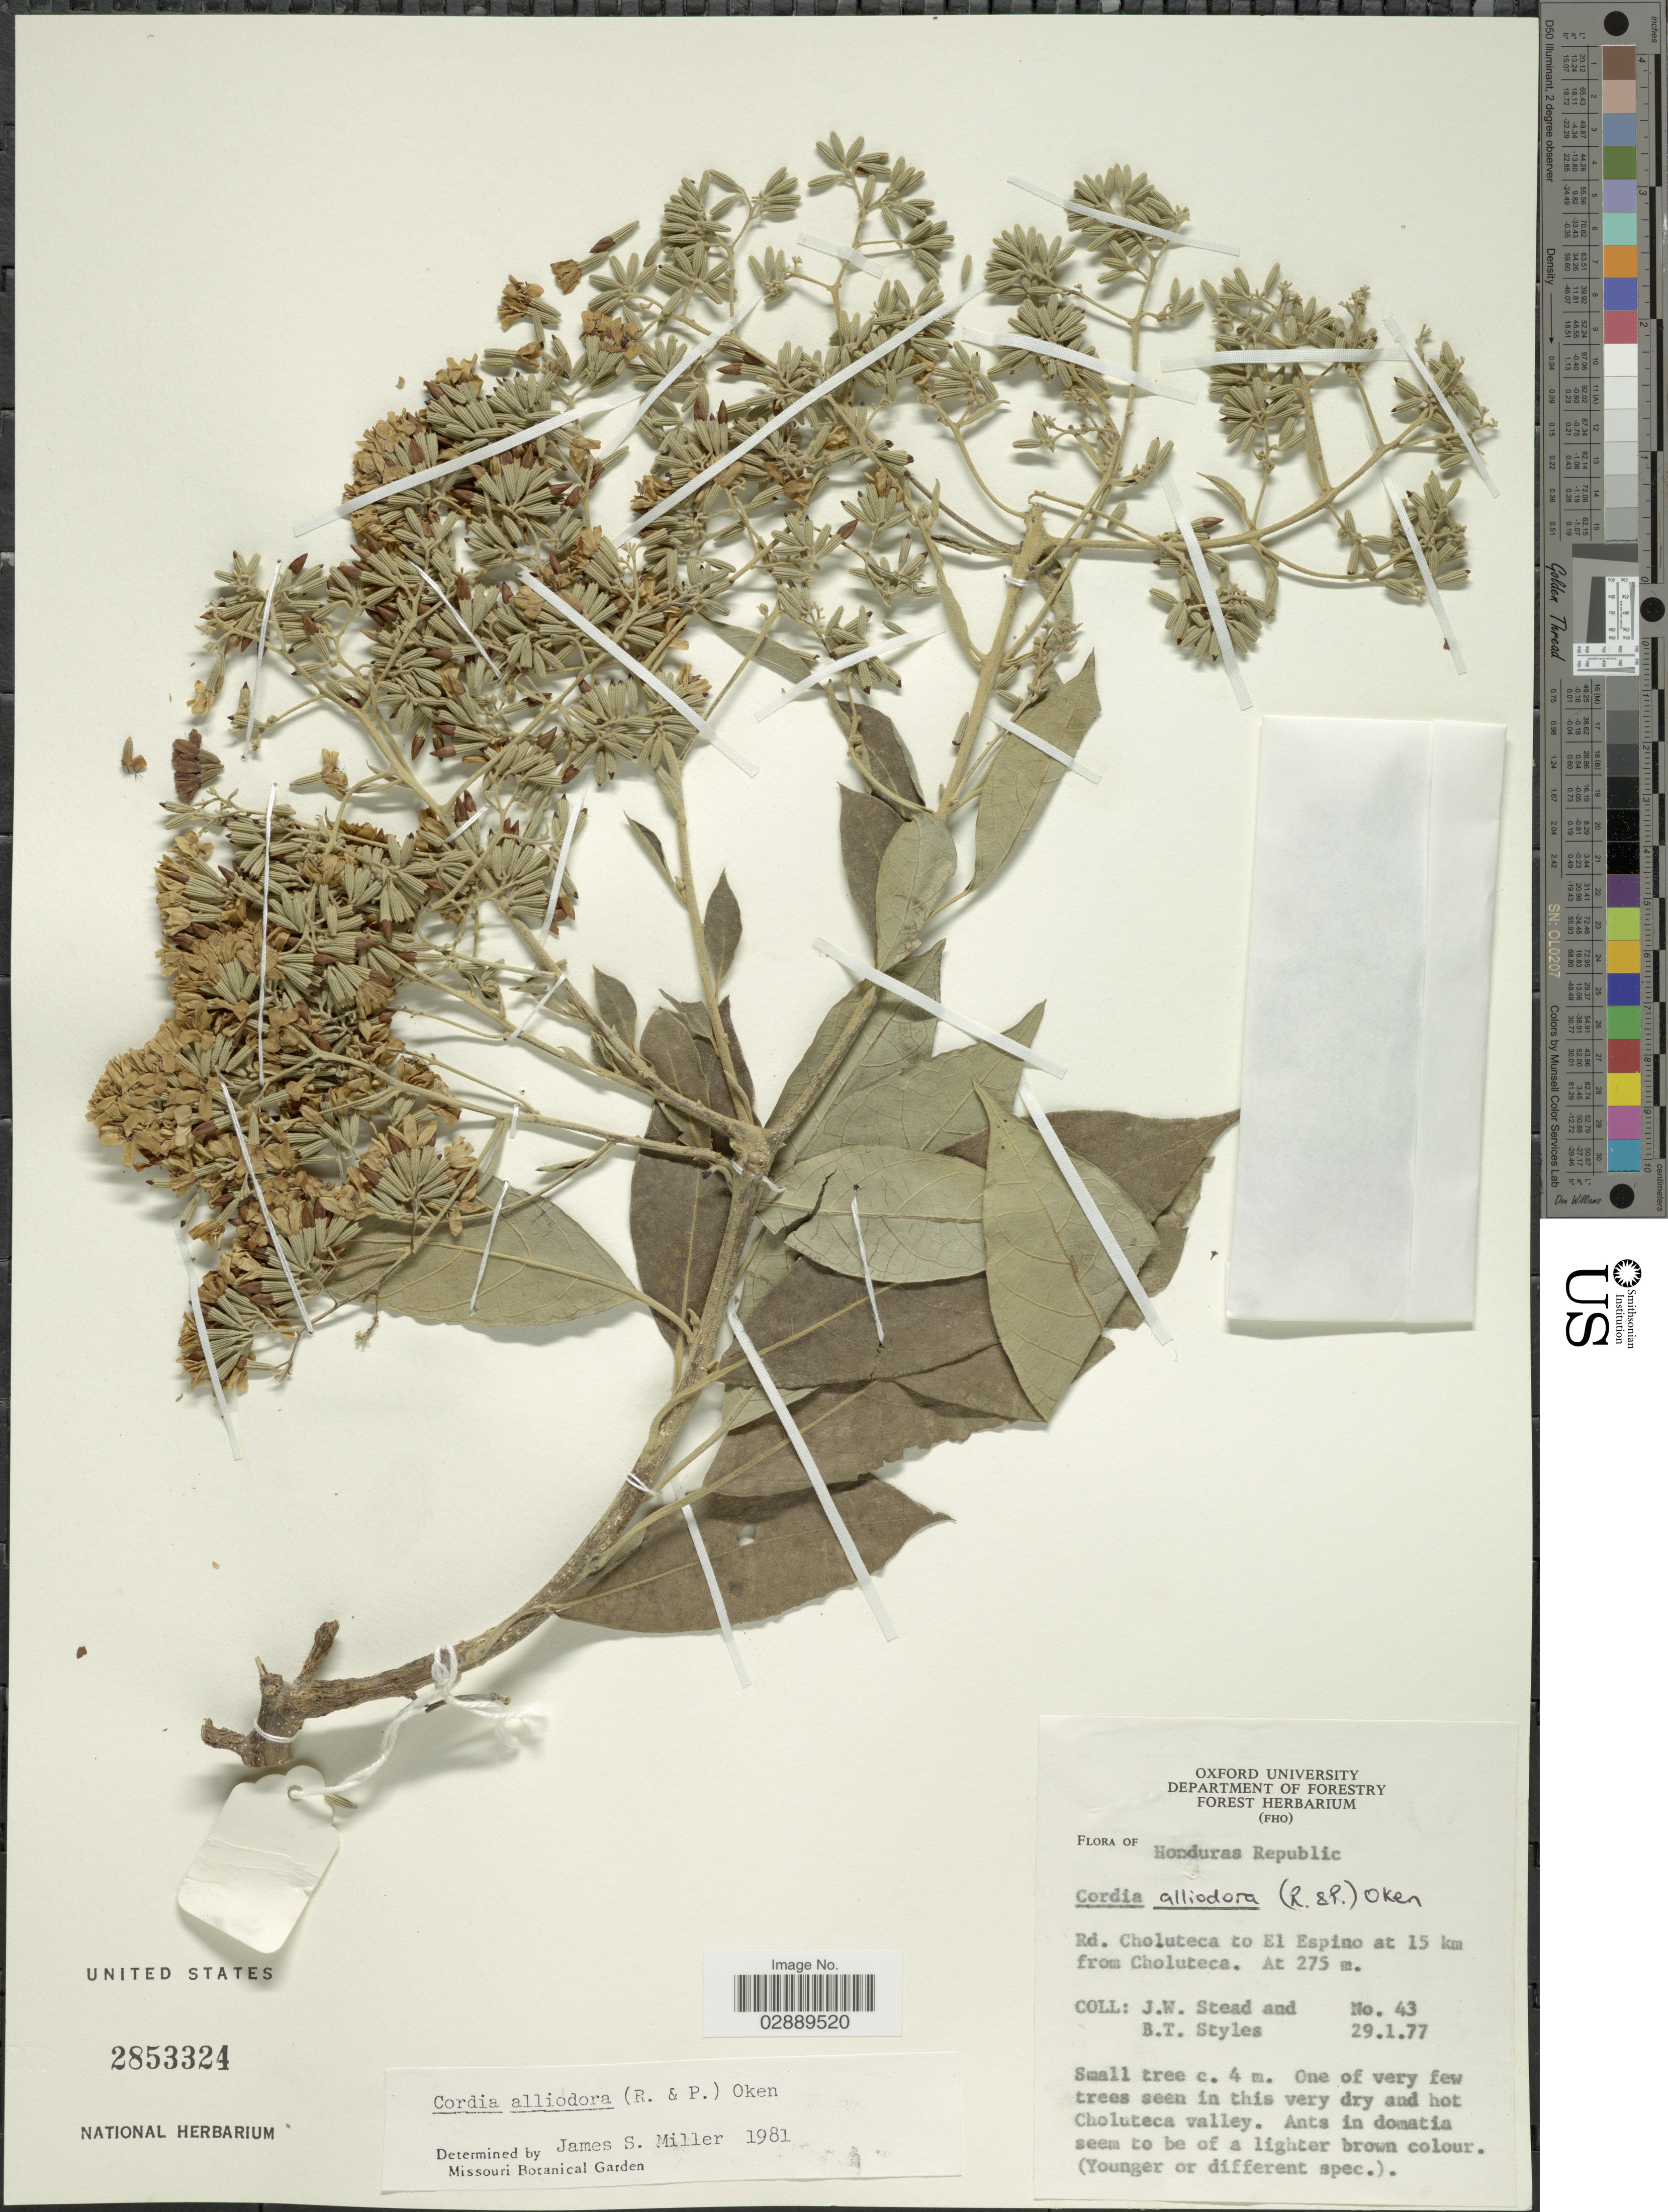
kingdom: Plantae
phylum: Tracheophyta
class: Magnoliopsida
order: Boraginales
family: Cordiaceae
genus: Cordia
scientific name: Cordia alliodora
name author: (Ruiz & Pav.) Oken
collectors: J. Stead & B. T. Styles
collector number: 43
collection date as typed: Transcribed d/m/y: 29/1/77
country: Honduras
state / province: Choluteca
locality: Rd. Choluteca to El Espino at 15 km from Choluteca.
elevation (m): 275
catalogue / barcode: US 2853324